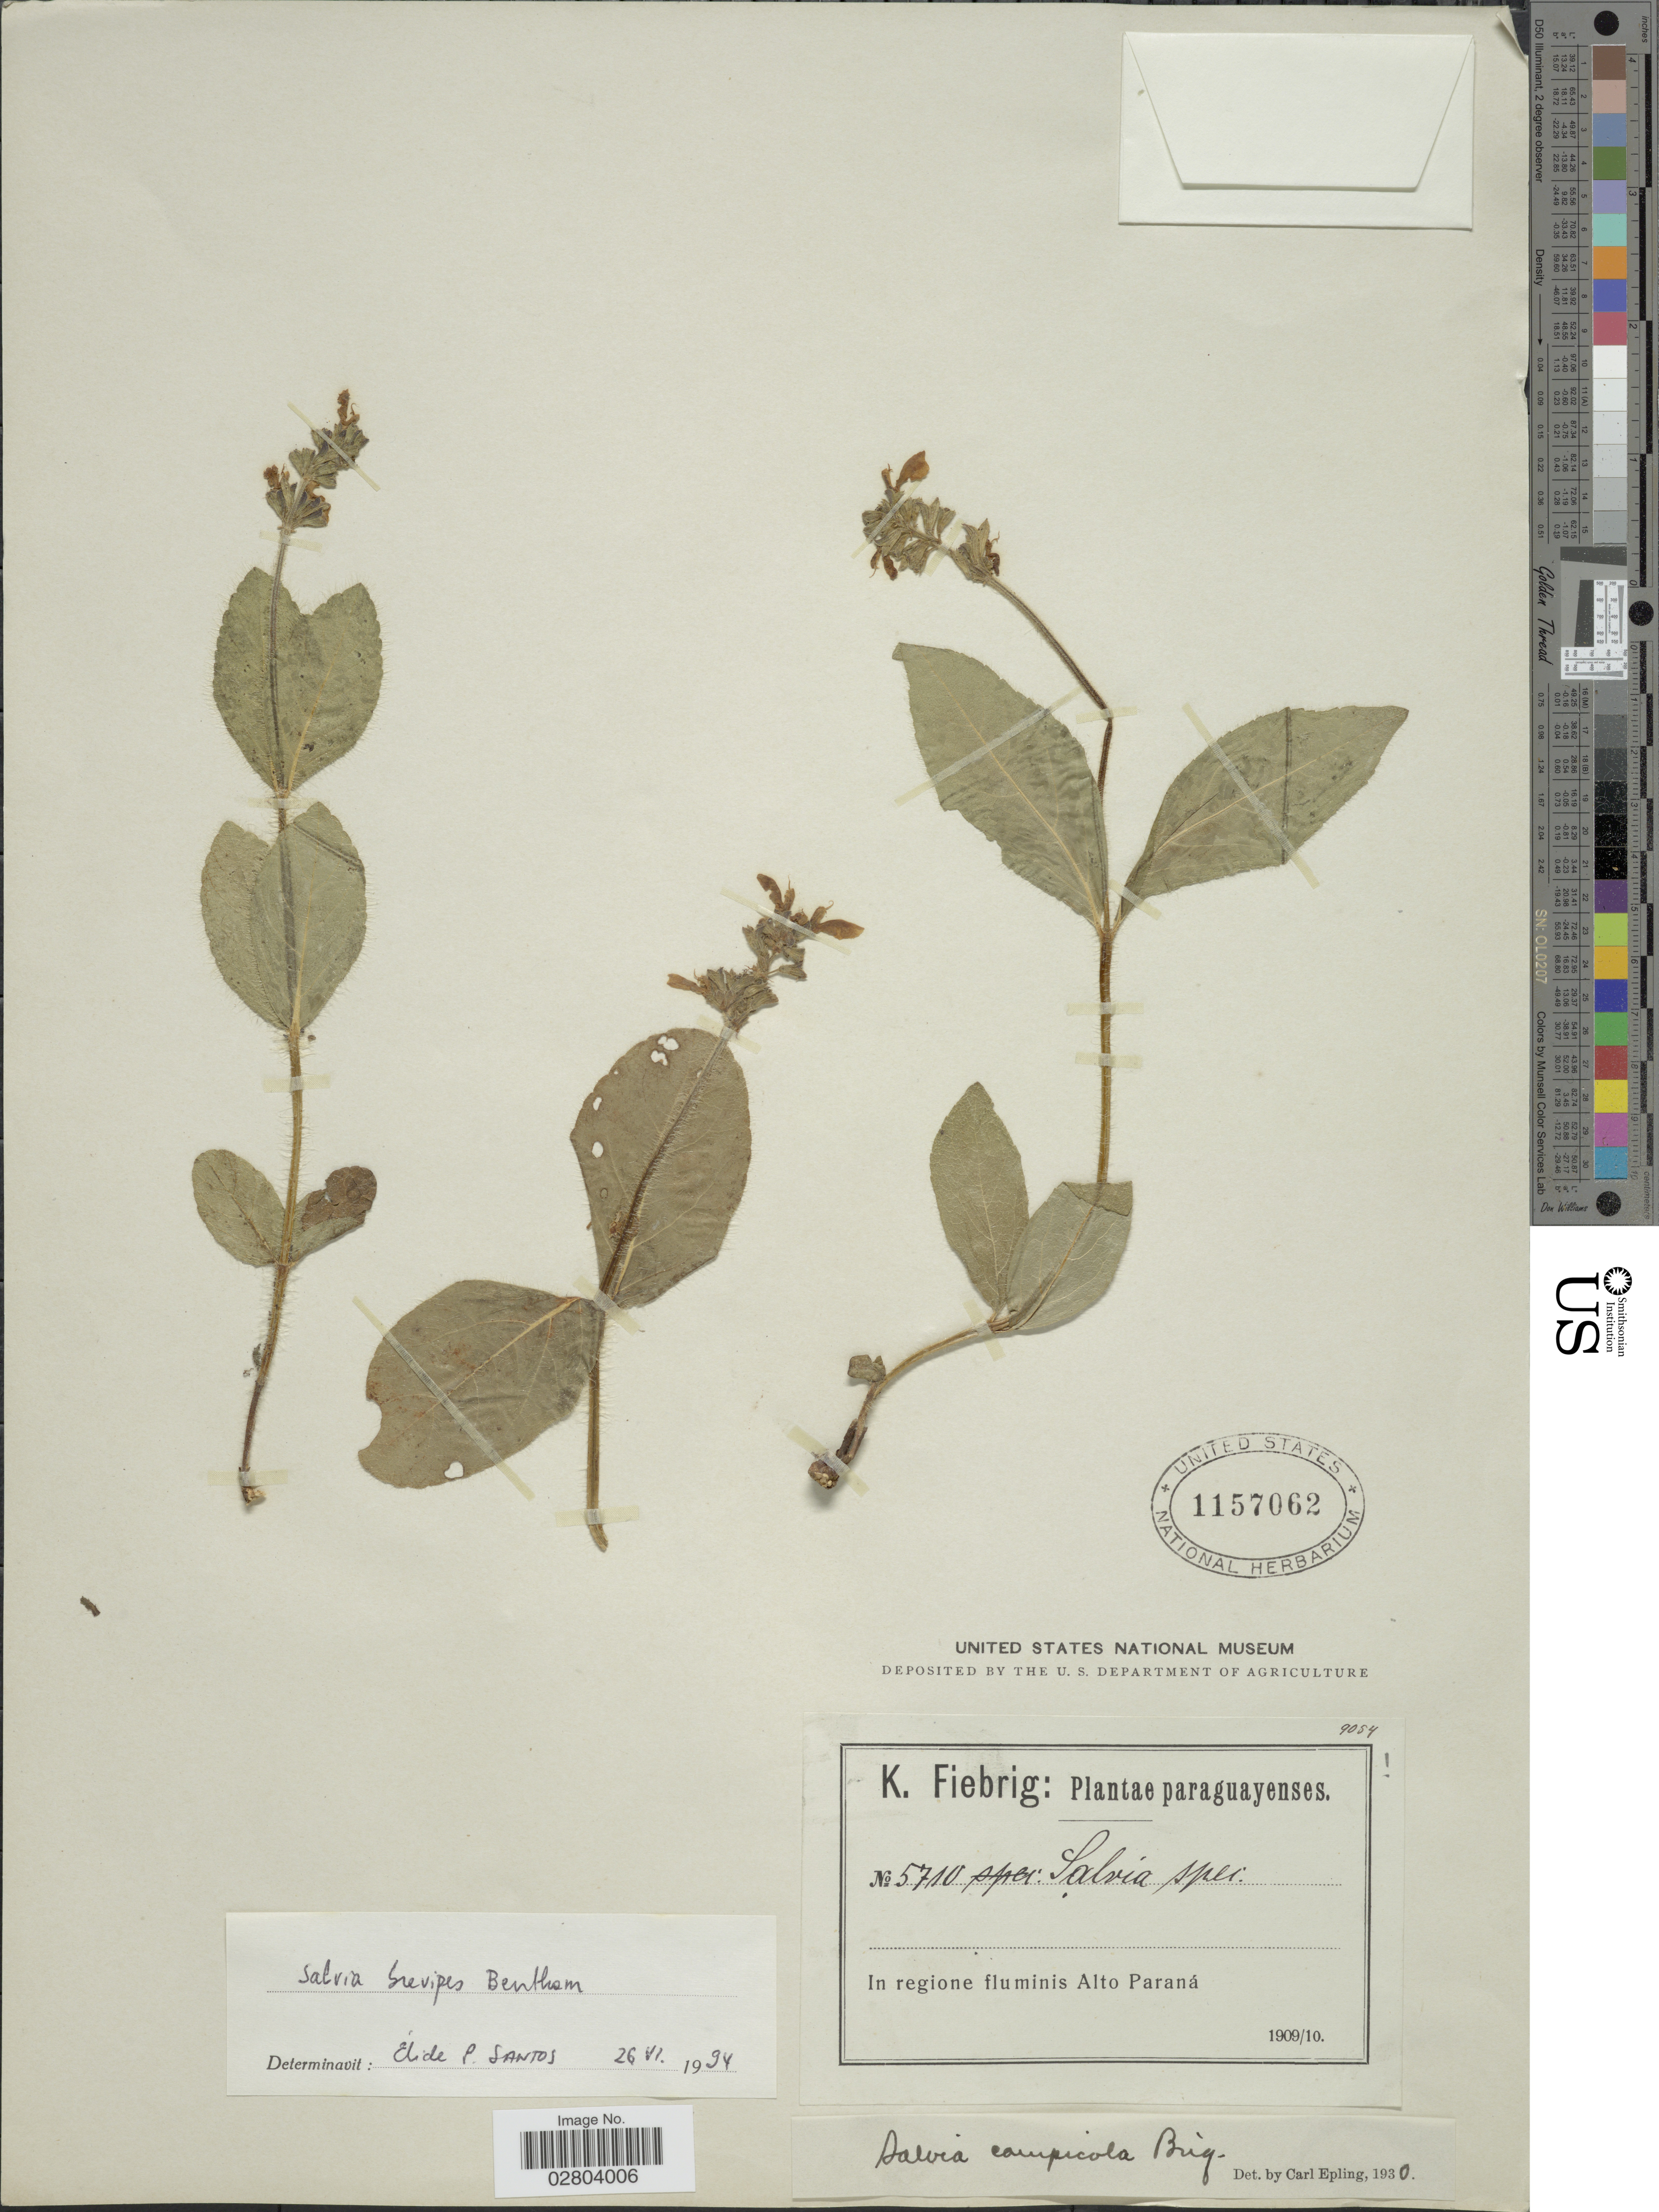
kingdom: Plantae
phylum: Tracheophyta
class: Magnoliopsida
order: Lamiales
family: Lamiaceae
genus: Salvia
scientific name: Salvia brevipes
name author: Benth.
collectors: K. Fiebrig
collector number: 5710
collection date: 1909/1910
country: Paraguay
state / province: Alto Parana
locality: Paraguayenses. In regione fluminis Alto Paraná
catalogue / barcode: US 1157062